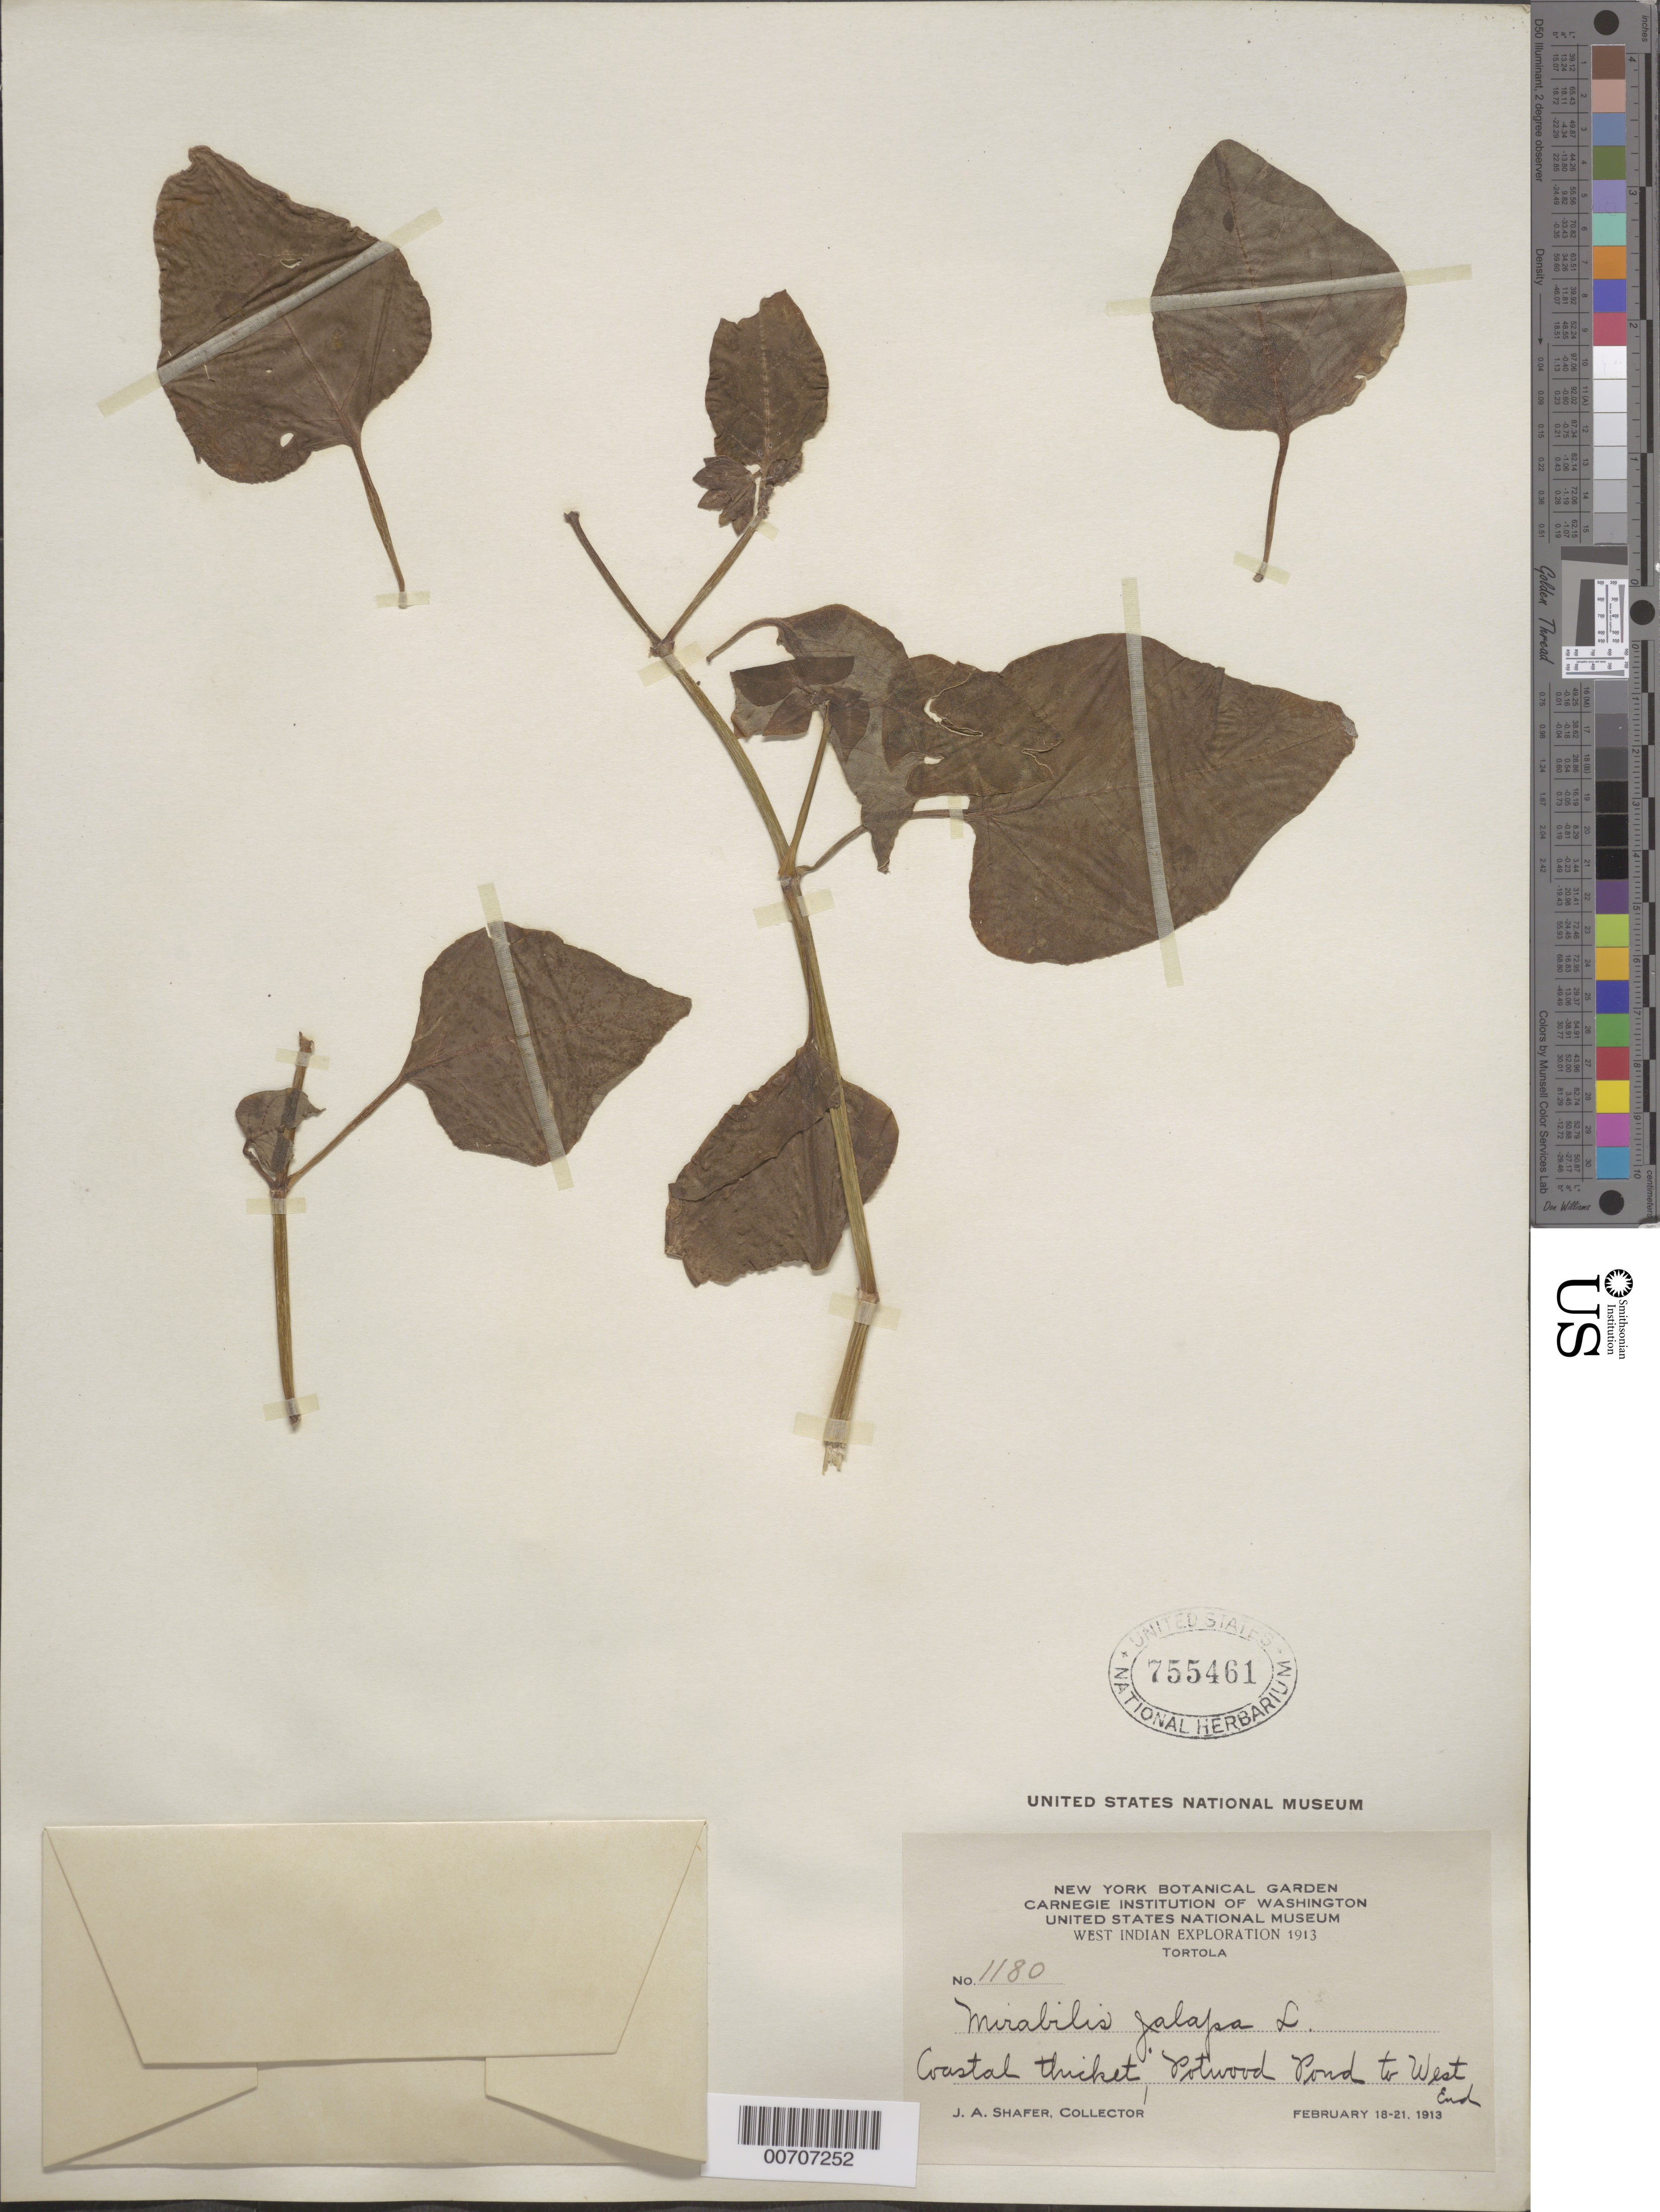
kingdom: Plantae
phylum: Tracheophyta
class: Magnoliopsida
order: Caryophyllales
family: Nyctaginaceae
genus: Mirabilis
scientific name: Mirabilis jalapa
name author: L.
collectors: J. A. Shafer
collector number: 1180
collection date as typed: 18 Feb 1913 to 21 Feb 1913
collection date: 1913-02-18/1913-02-21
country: British Virgin Islands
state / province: Tortola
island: Tortola Island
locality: Potwood Pond to West End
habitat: Coastal thicket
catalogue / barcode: US 755461